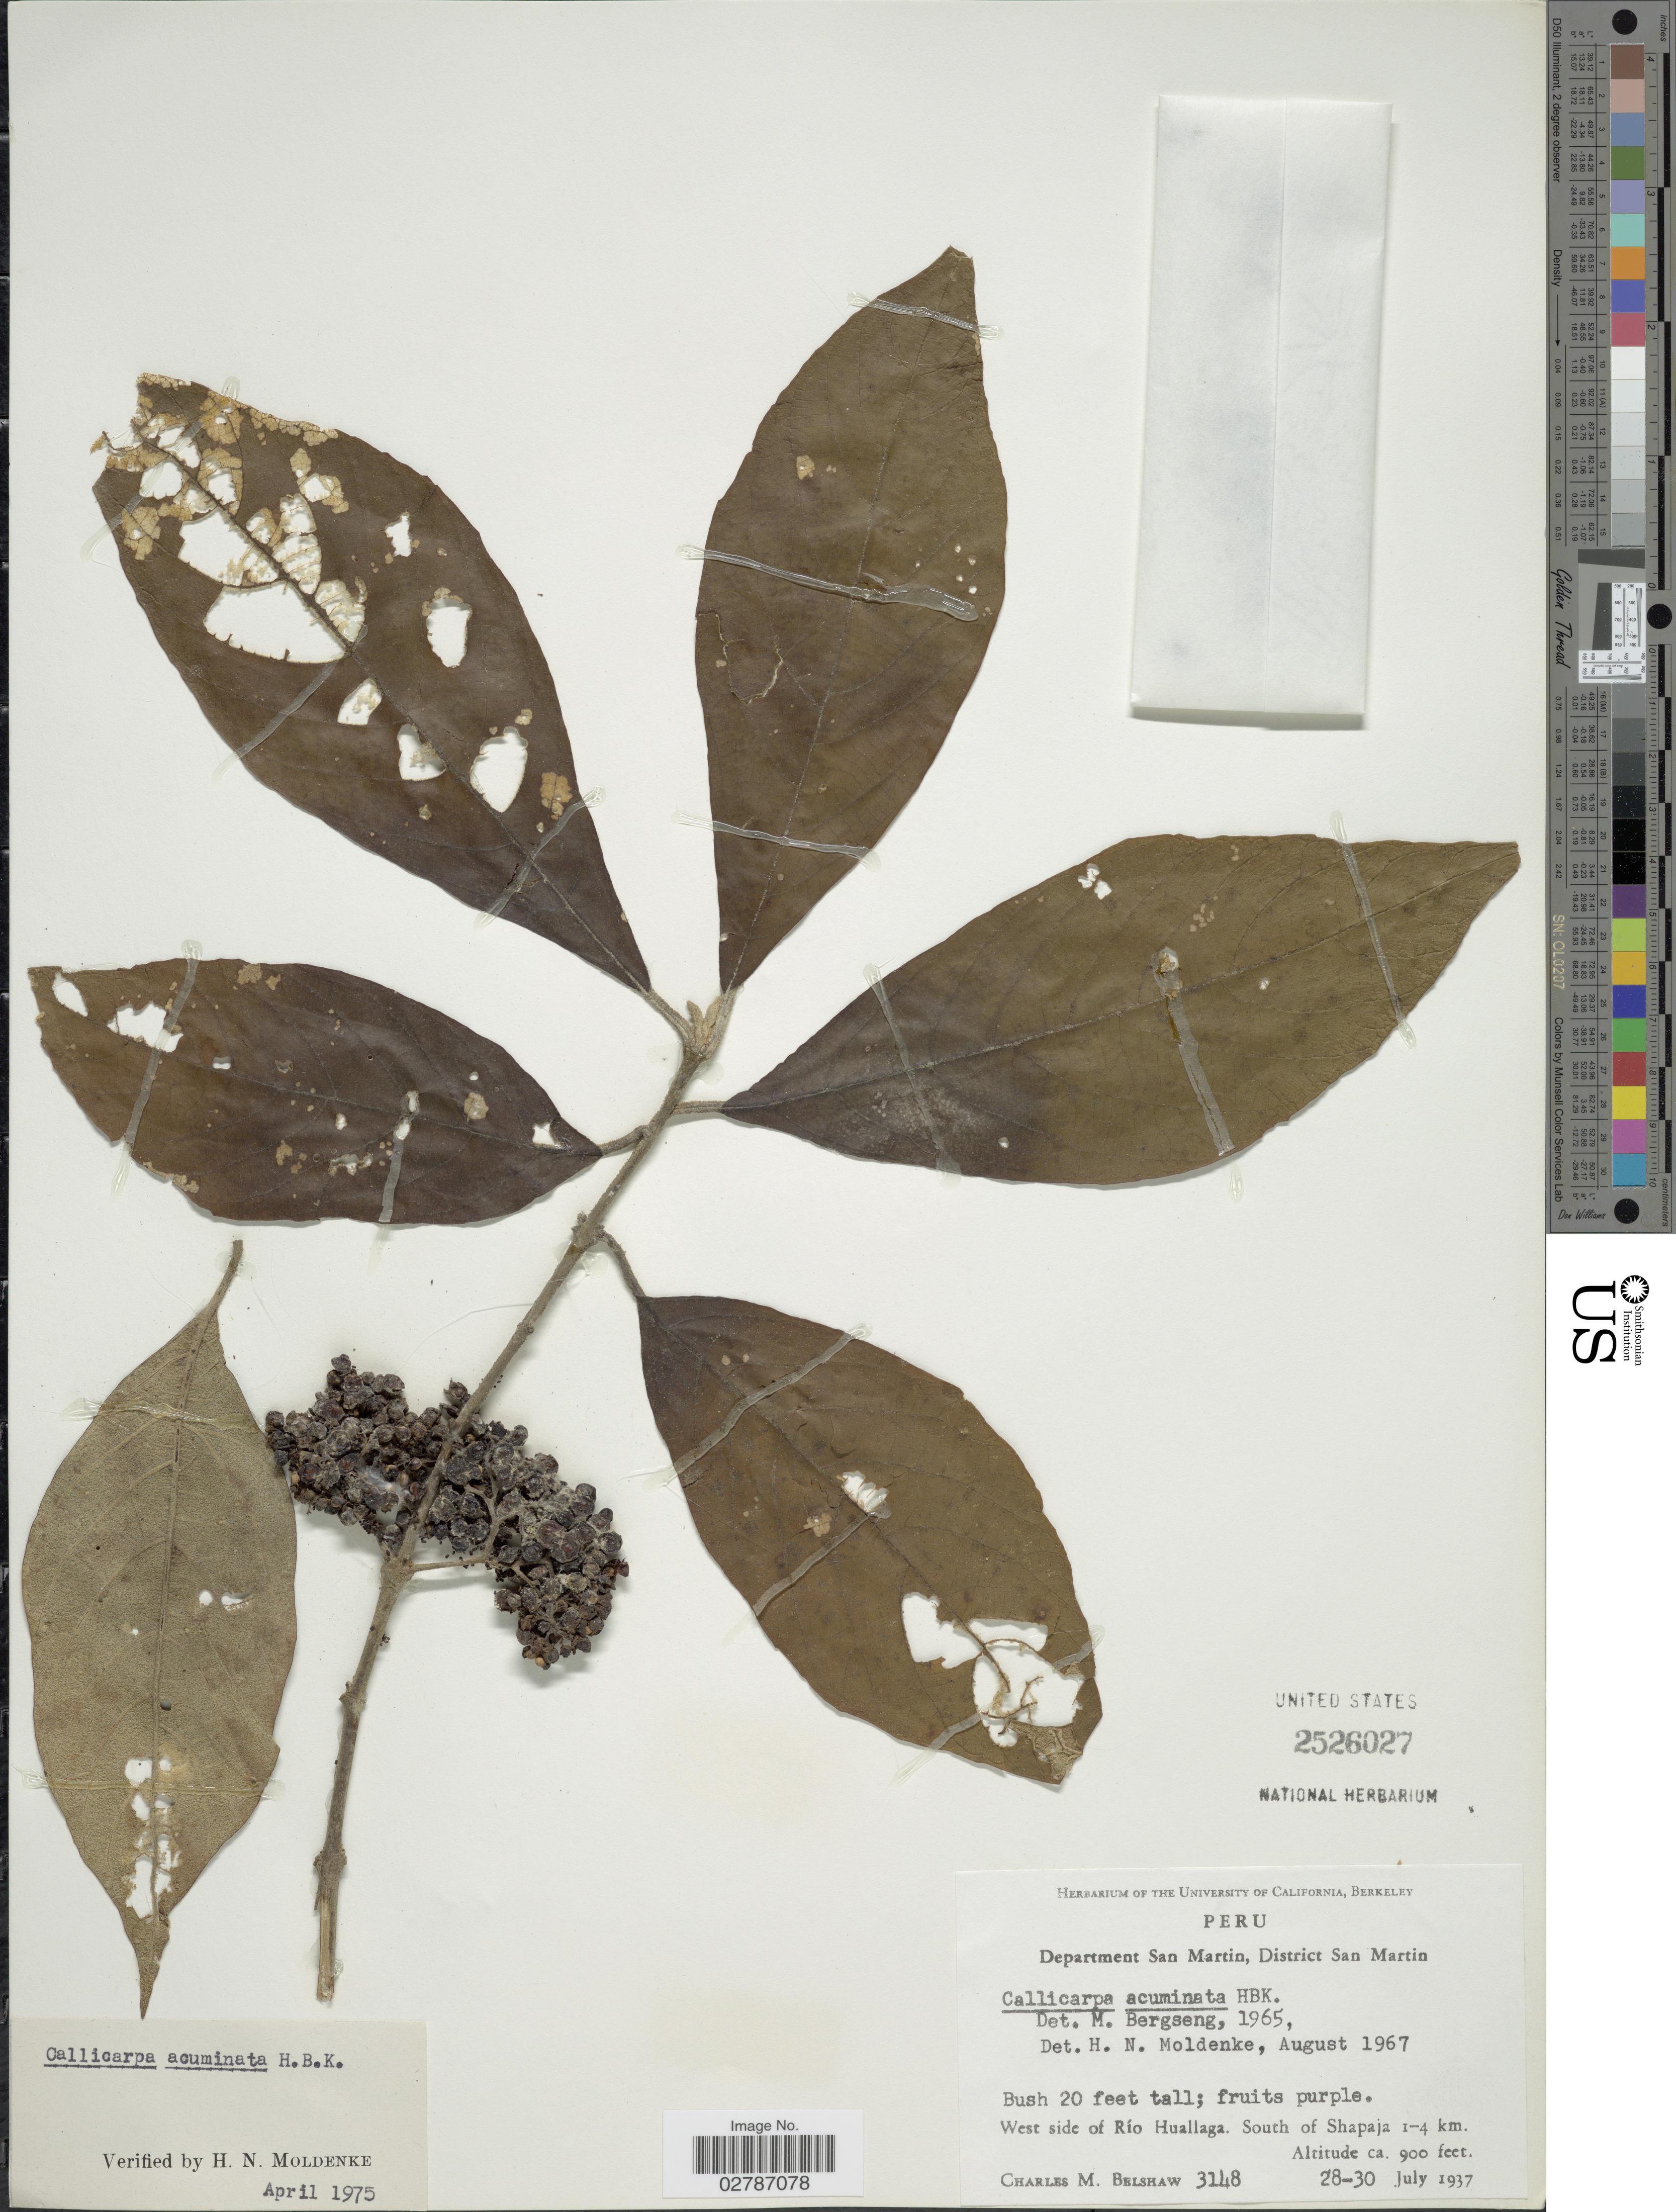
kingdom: Plantae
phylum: Tracheophyta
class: Magnoliopsida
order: Lamiales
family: Lamiaceae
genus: Callicarpa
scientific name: Callicarpa acuminata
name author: Kunth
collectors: C. Shaw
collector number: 3148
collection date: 1937-07-28/1937-07-30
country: Peru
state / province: San Martín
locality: Department San Martin, District San Martin. West side of Río Huallaga. South of Shapaja 1-4 km.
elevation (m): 274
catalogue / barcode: US 2526027